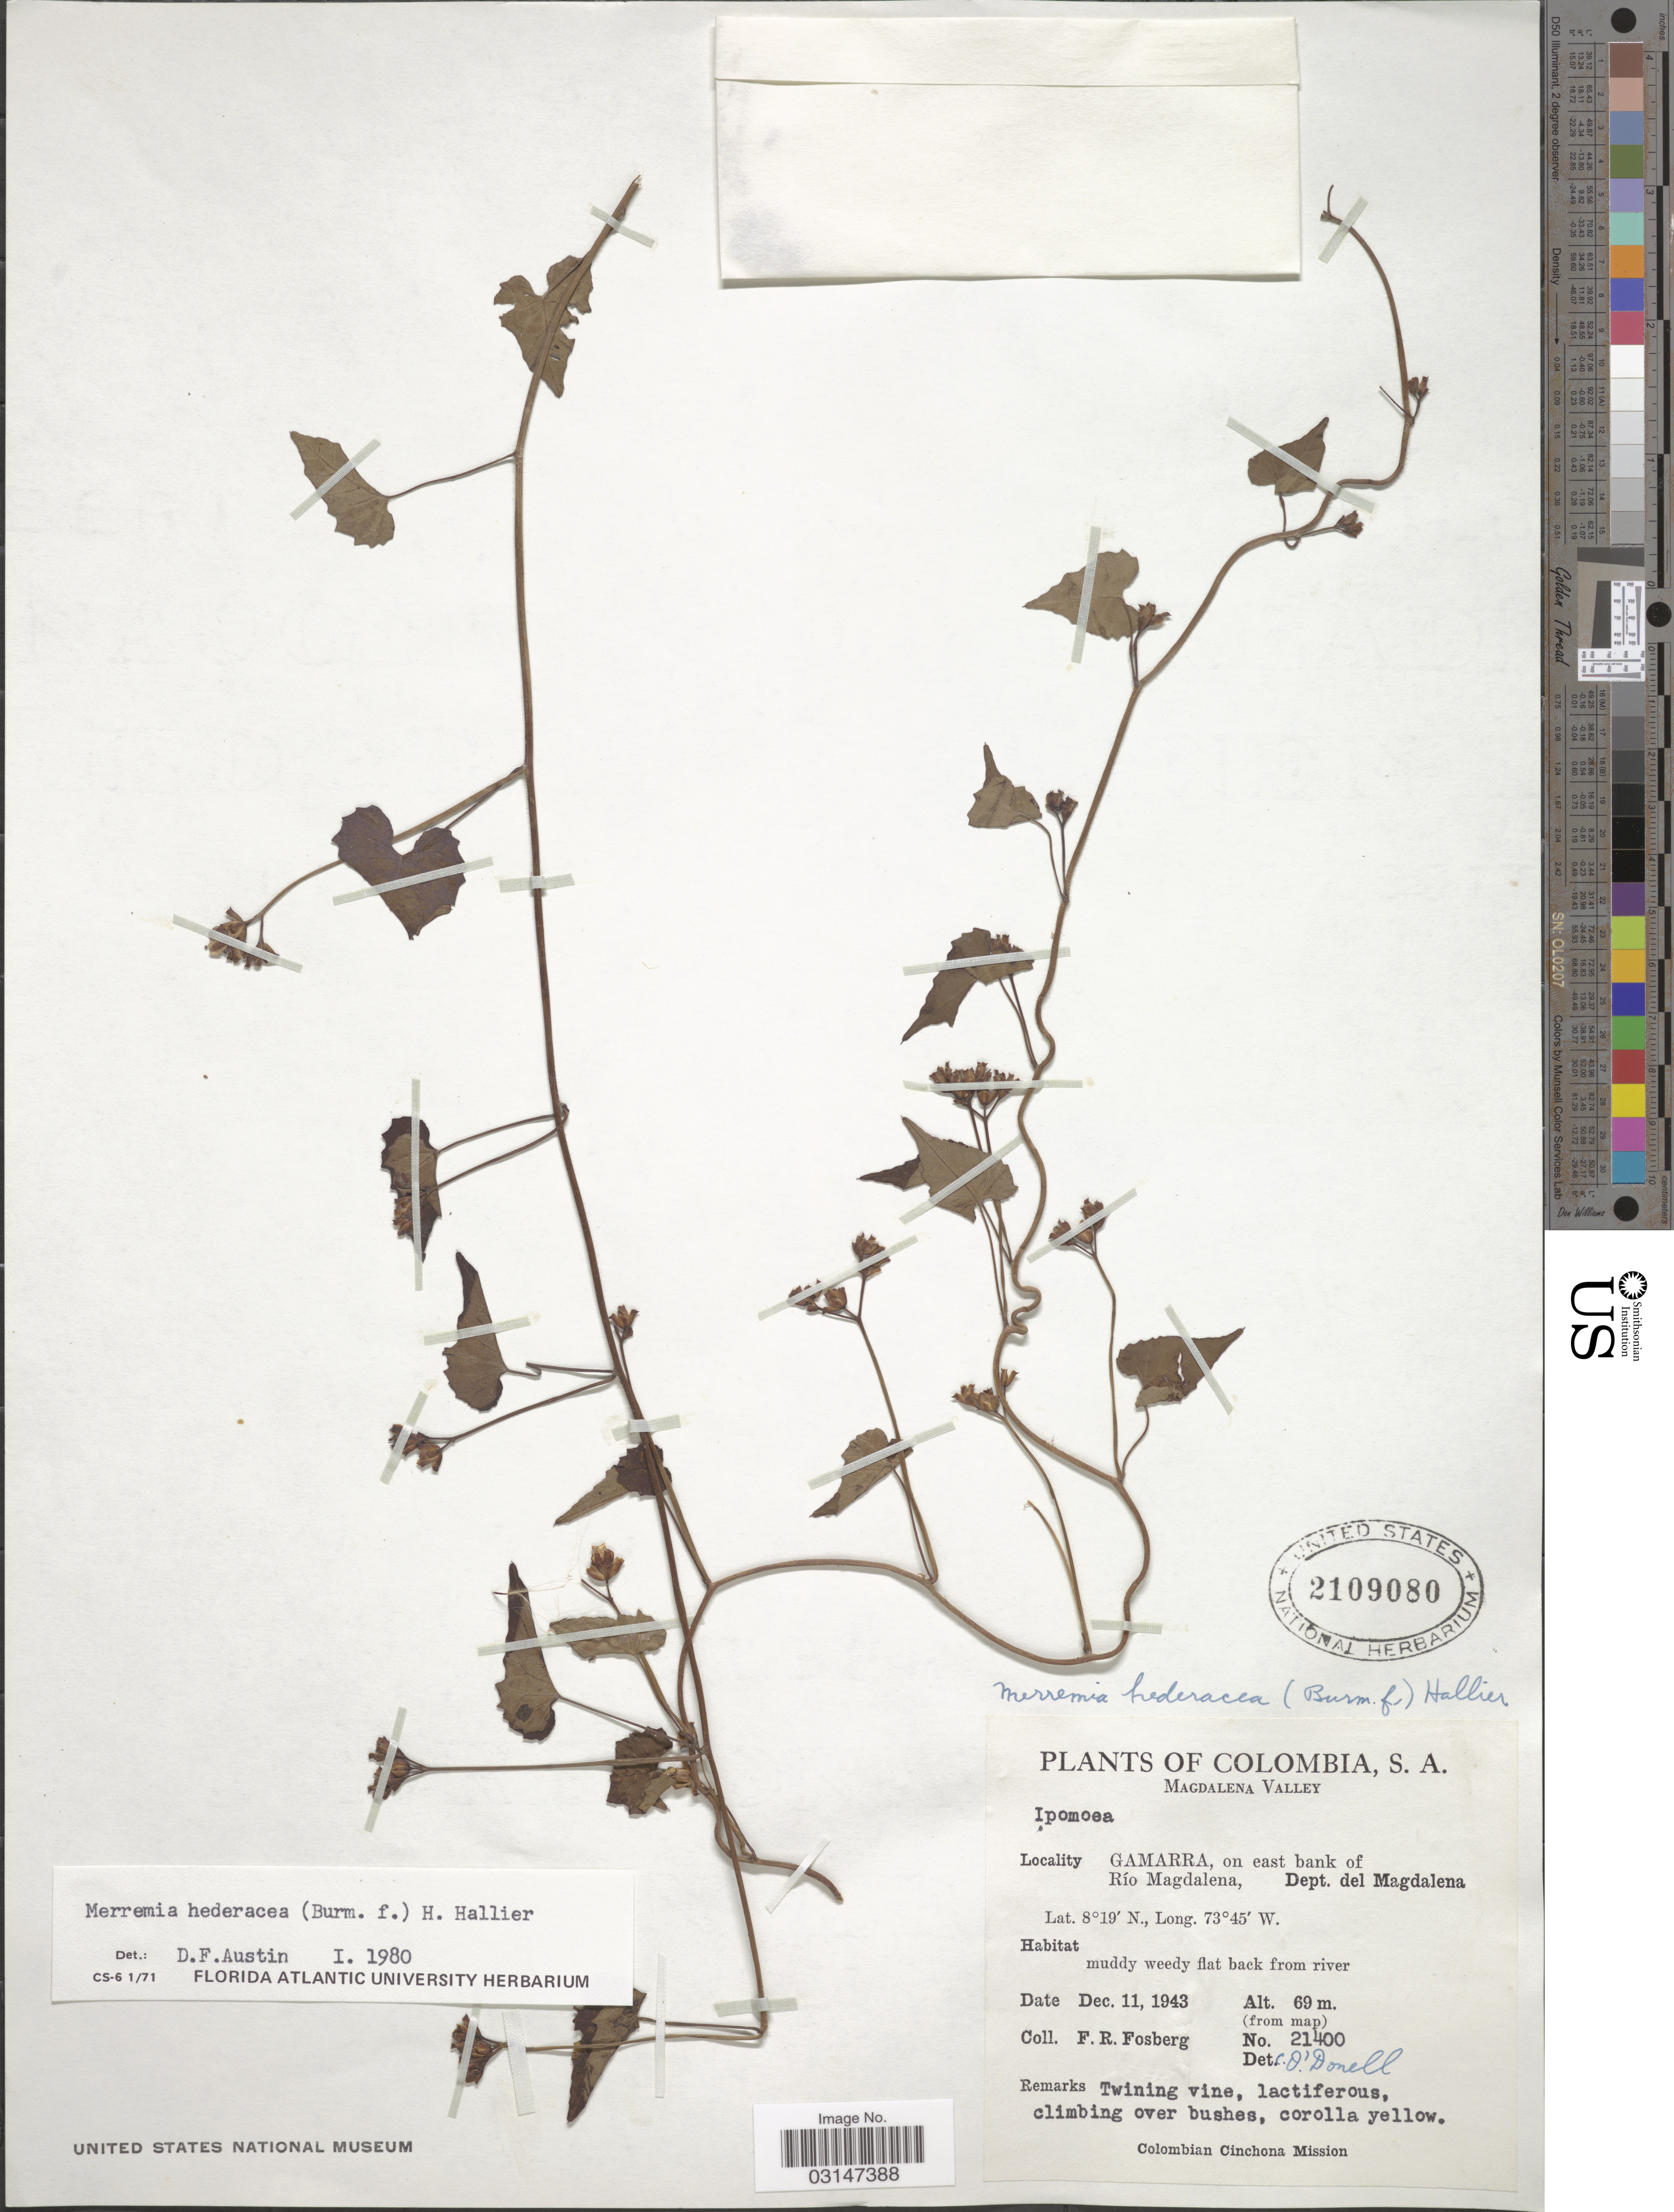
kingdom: Plantae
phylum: Tracheophyta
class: Magnoliopsida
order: Solanales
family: Convolvulaceae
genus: Merremia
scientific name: Merremia hederacea f. hederacea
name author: (Burm. f.) Hallier f.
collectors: F. R. Fosberg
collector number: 21400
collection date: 1943-12-11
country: Colombia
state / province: Magdalena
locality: Magdalena Valley, Gamarra, on east bank of Río Magdalena, Dept. del Magdalena.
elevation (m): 69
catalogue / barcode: US 2109080